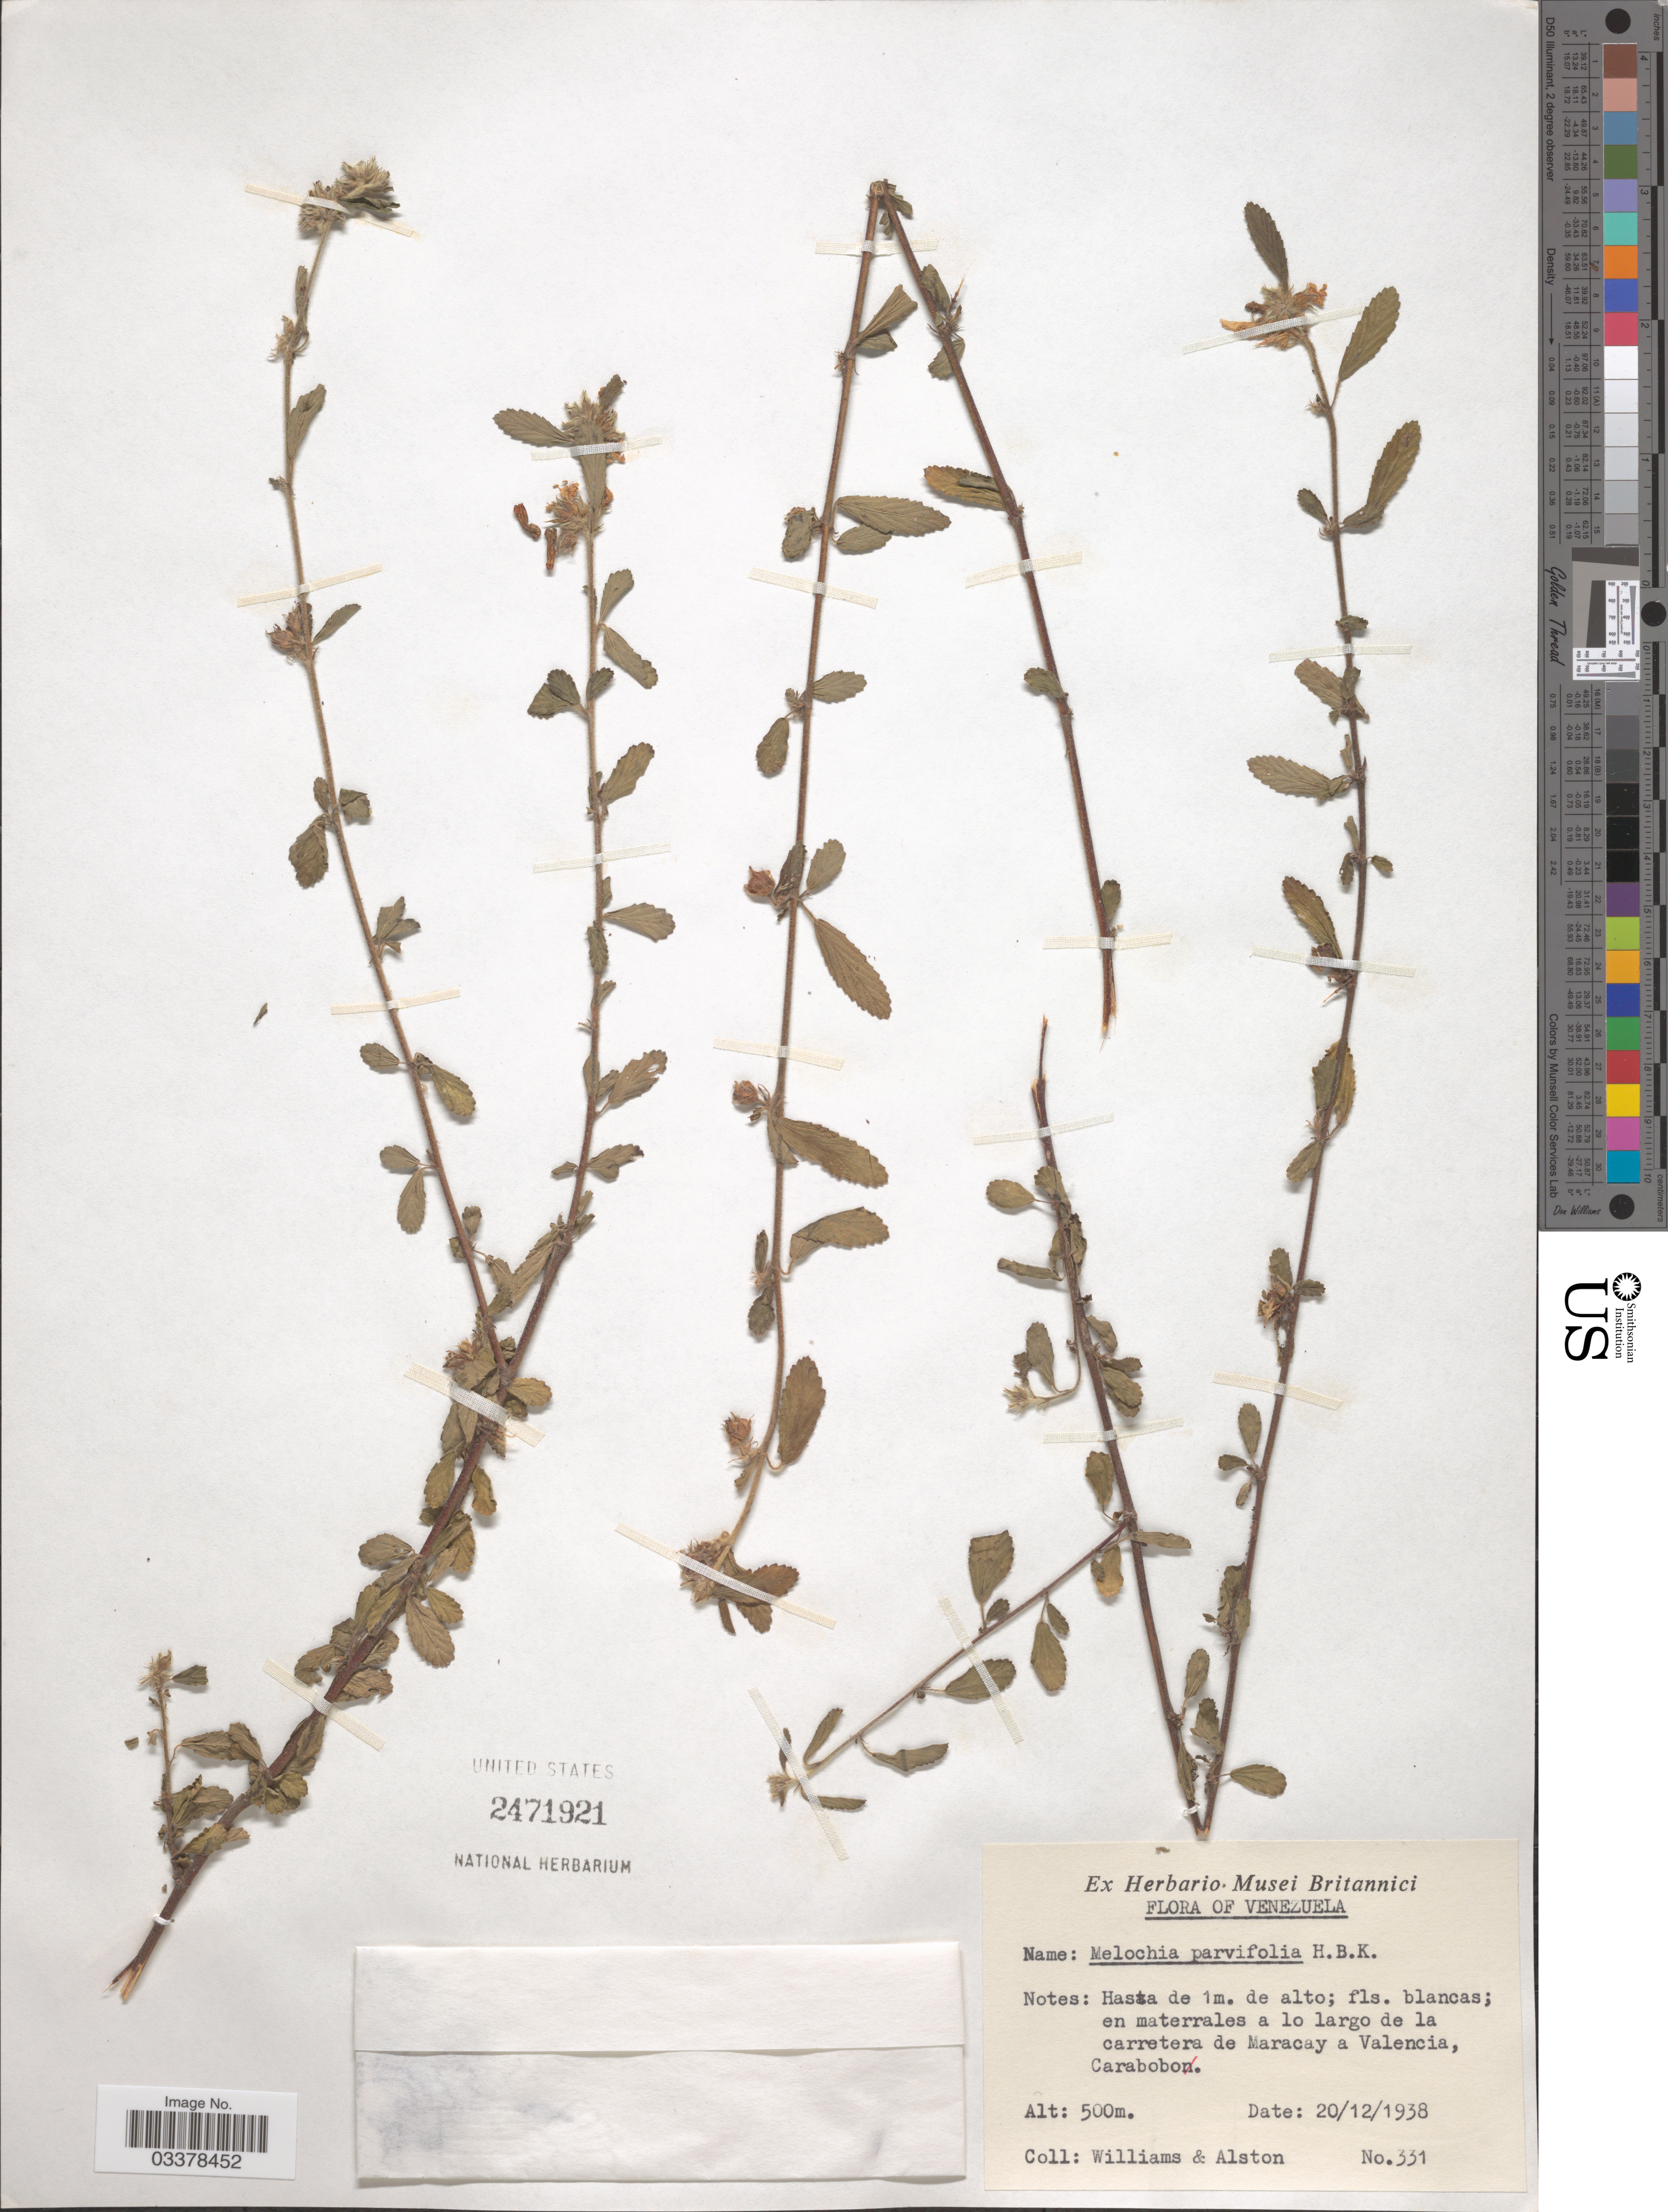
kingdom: Plantae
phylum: Tracheophyta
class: Magnoliopsida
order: Malvales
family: Malvaceae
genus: Melochia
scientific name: Melochia parvifolia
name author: Kunth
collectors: -- Williams & Alston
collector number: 331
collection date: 1938-12-20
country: Venezuela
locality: En materrales a lo largo de la carretera de Maracay a Valencia, Carabobon.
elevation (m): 500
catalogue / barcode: US 2471921